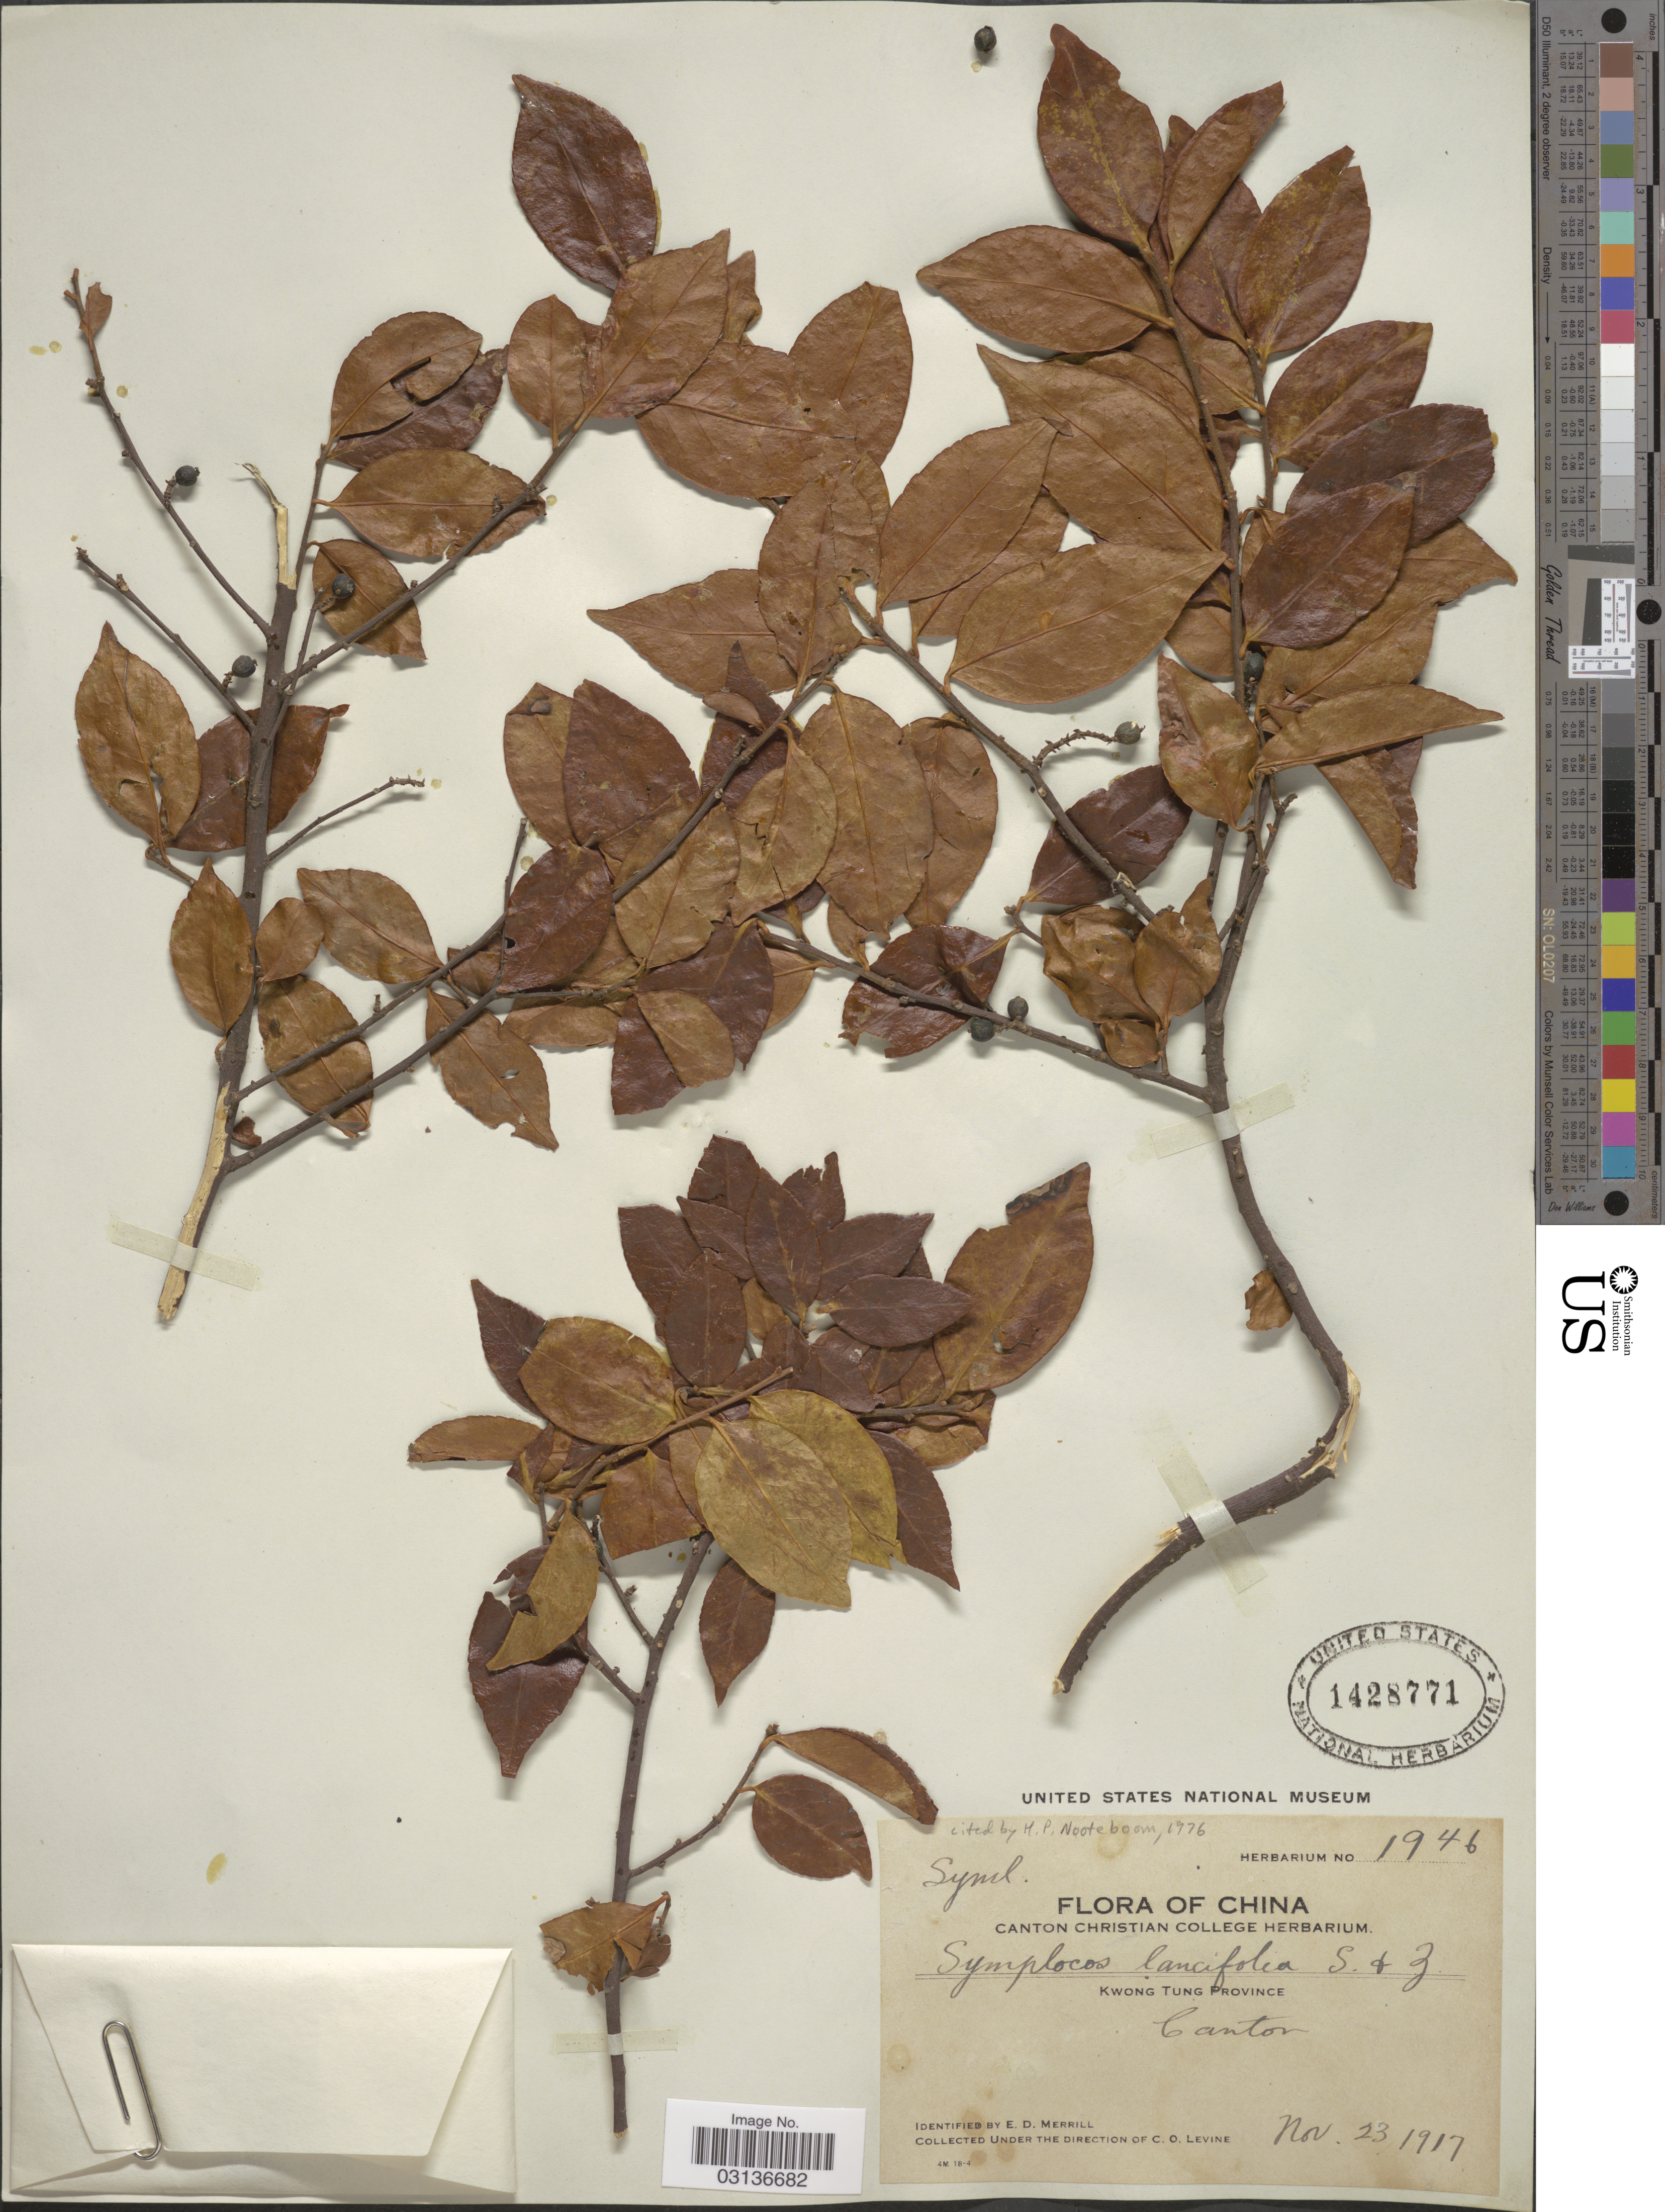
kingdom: Plantae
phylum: Tracheophyta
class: Magnoliopsida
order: Ericales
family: Symplocaceae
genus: Symplocos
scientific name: Symplocos lancifolia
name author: Siebert & Zucc.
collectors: C. O. Levine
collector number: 1946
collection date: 1917-11-23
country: China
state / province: Guangdong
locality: Kwong Tung Province. Canton.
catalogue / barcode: US 1428771